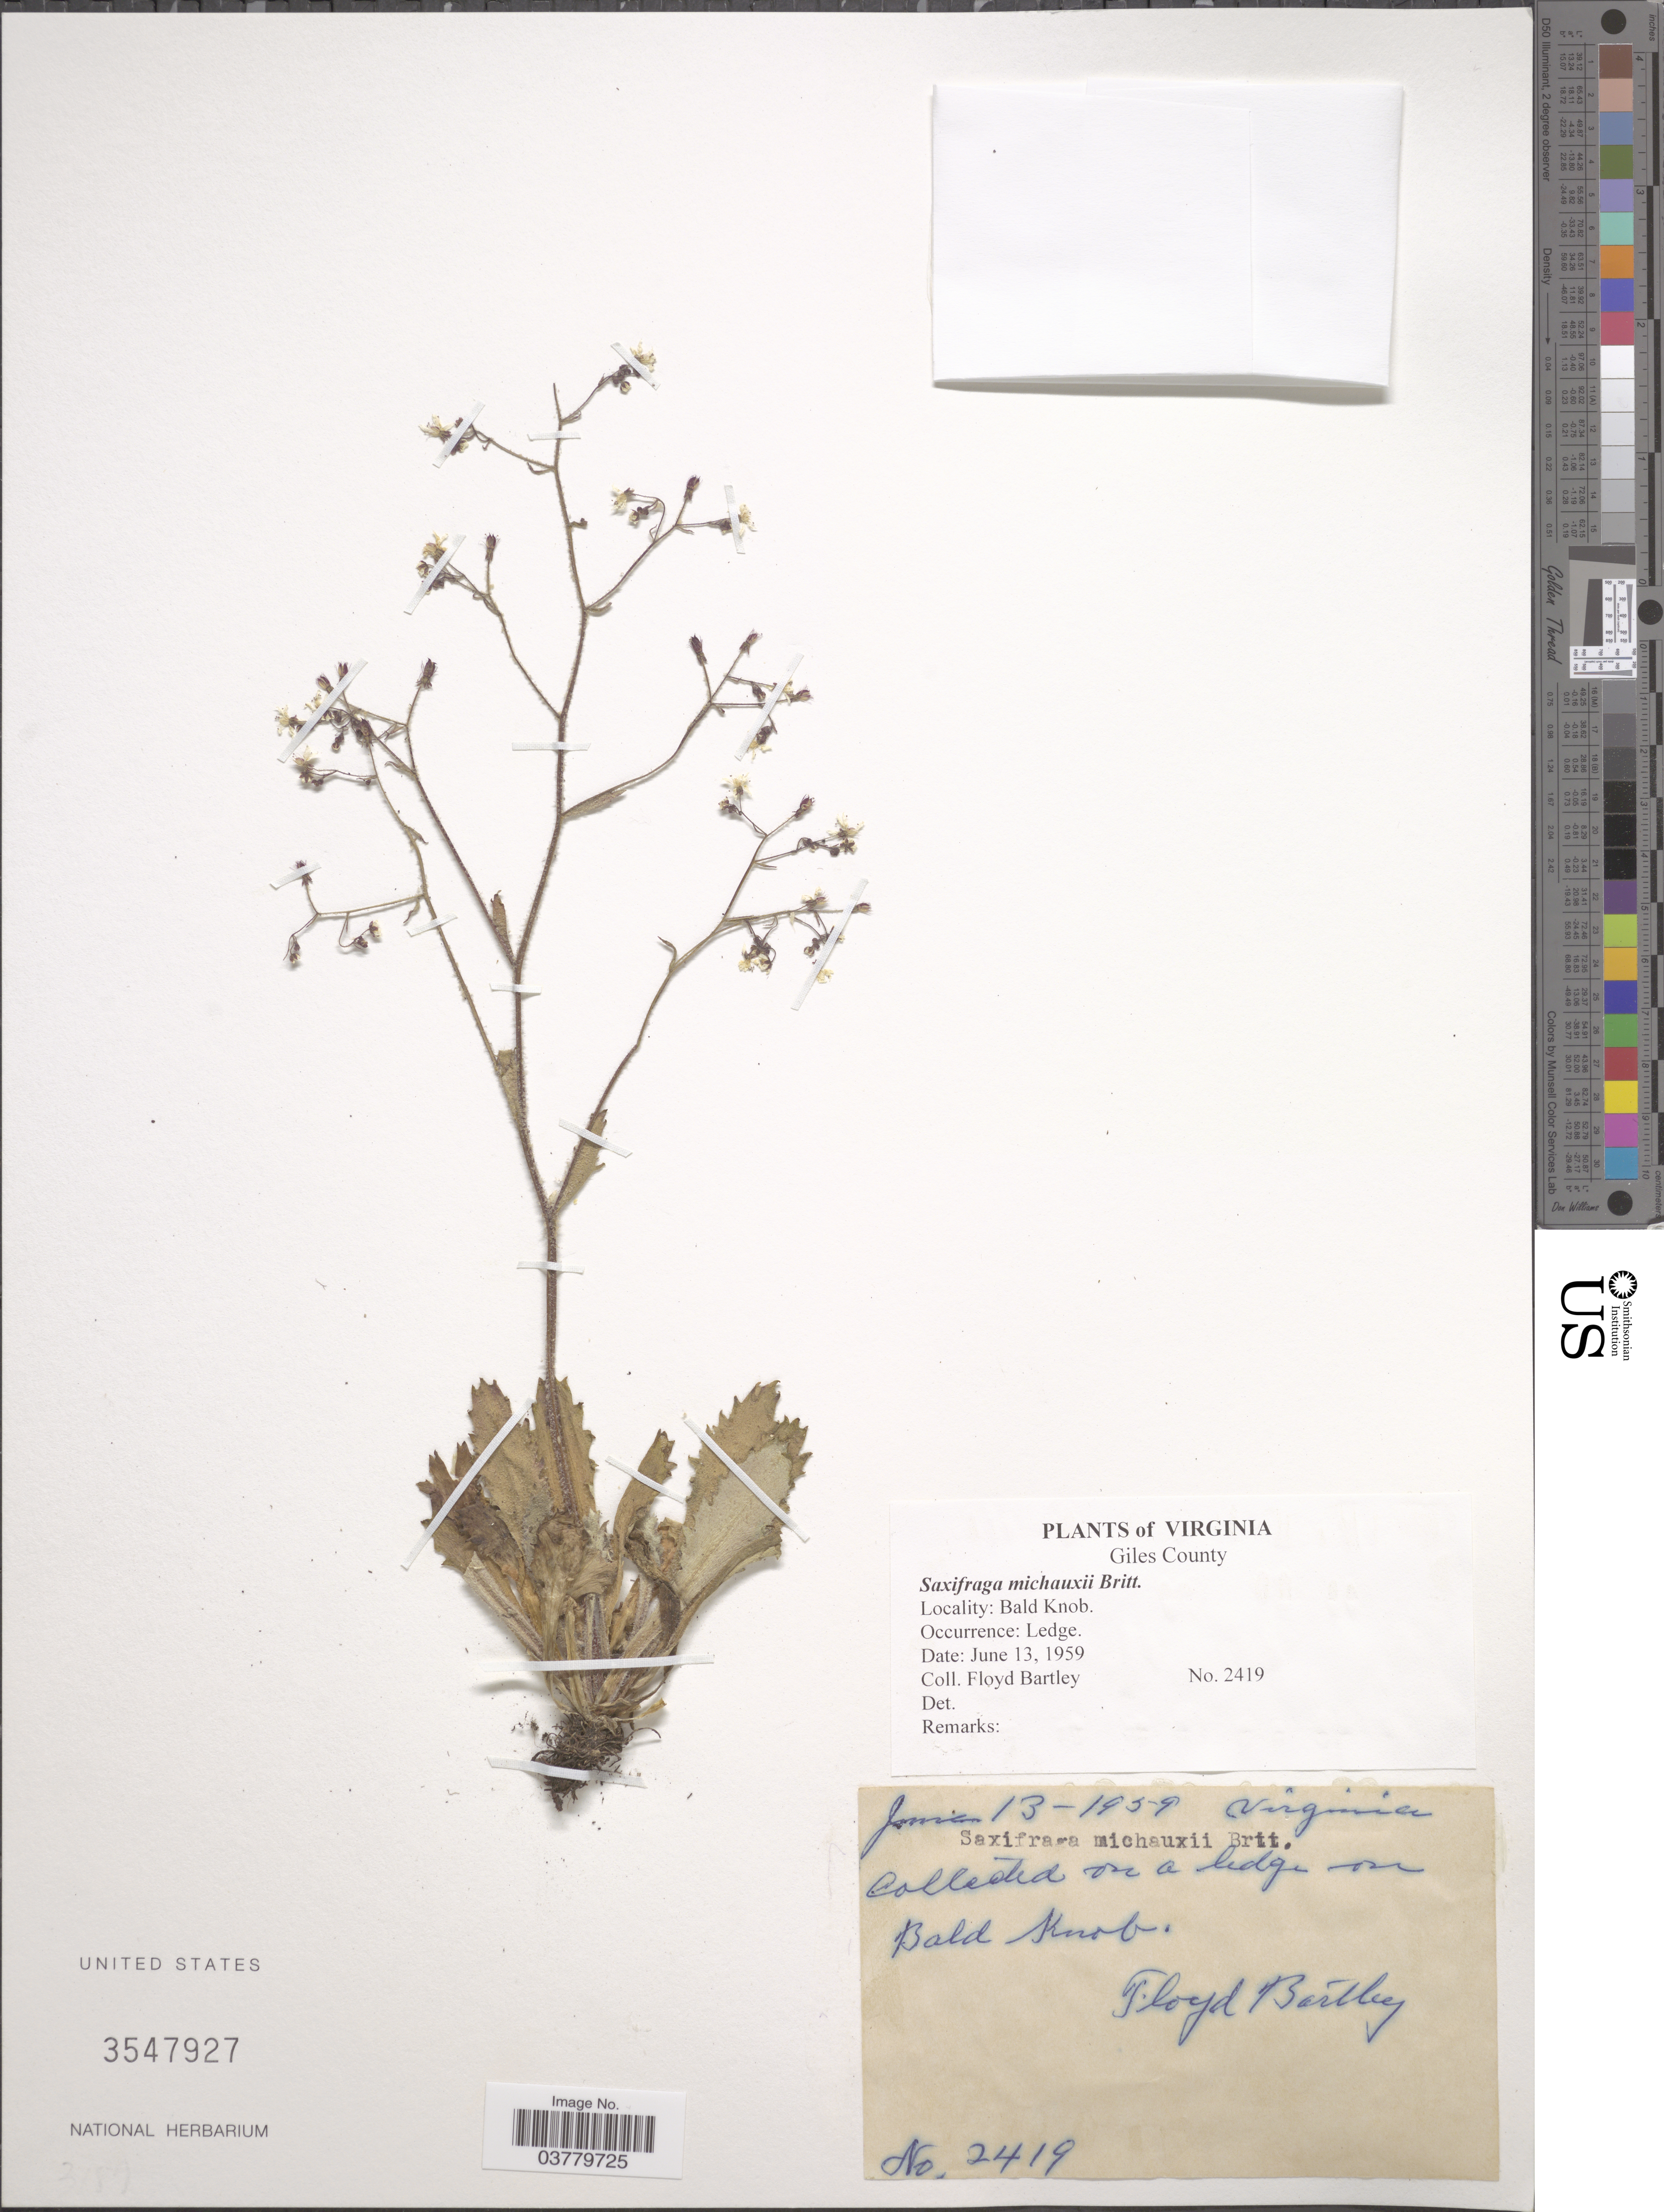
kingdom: Plantae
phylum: Tracheophyta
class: Magnoliopsida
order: Saxifragales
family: Saxifragaceae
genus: Micranthes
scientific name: Micranthes petiolaris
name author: (Raf.) Bush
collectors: F. Bartley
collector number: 2419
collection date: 1959-06-13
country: United States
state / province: Virginia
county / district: Giles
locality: Bald Knob.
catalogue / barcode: US 3547927